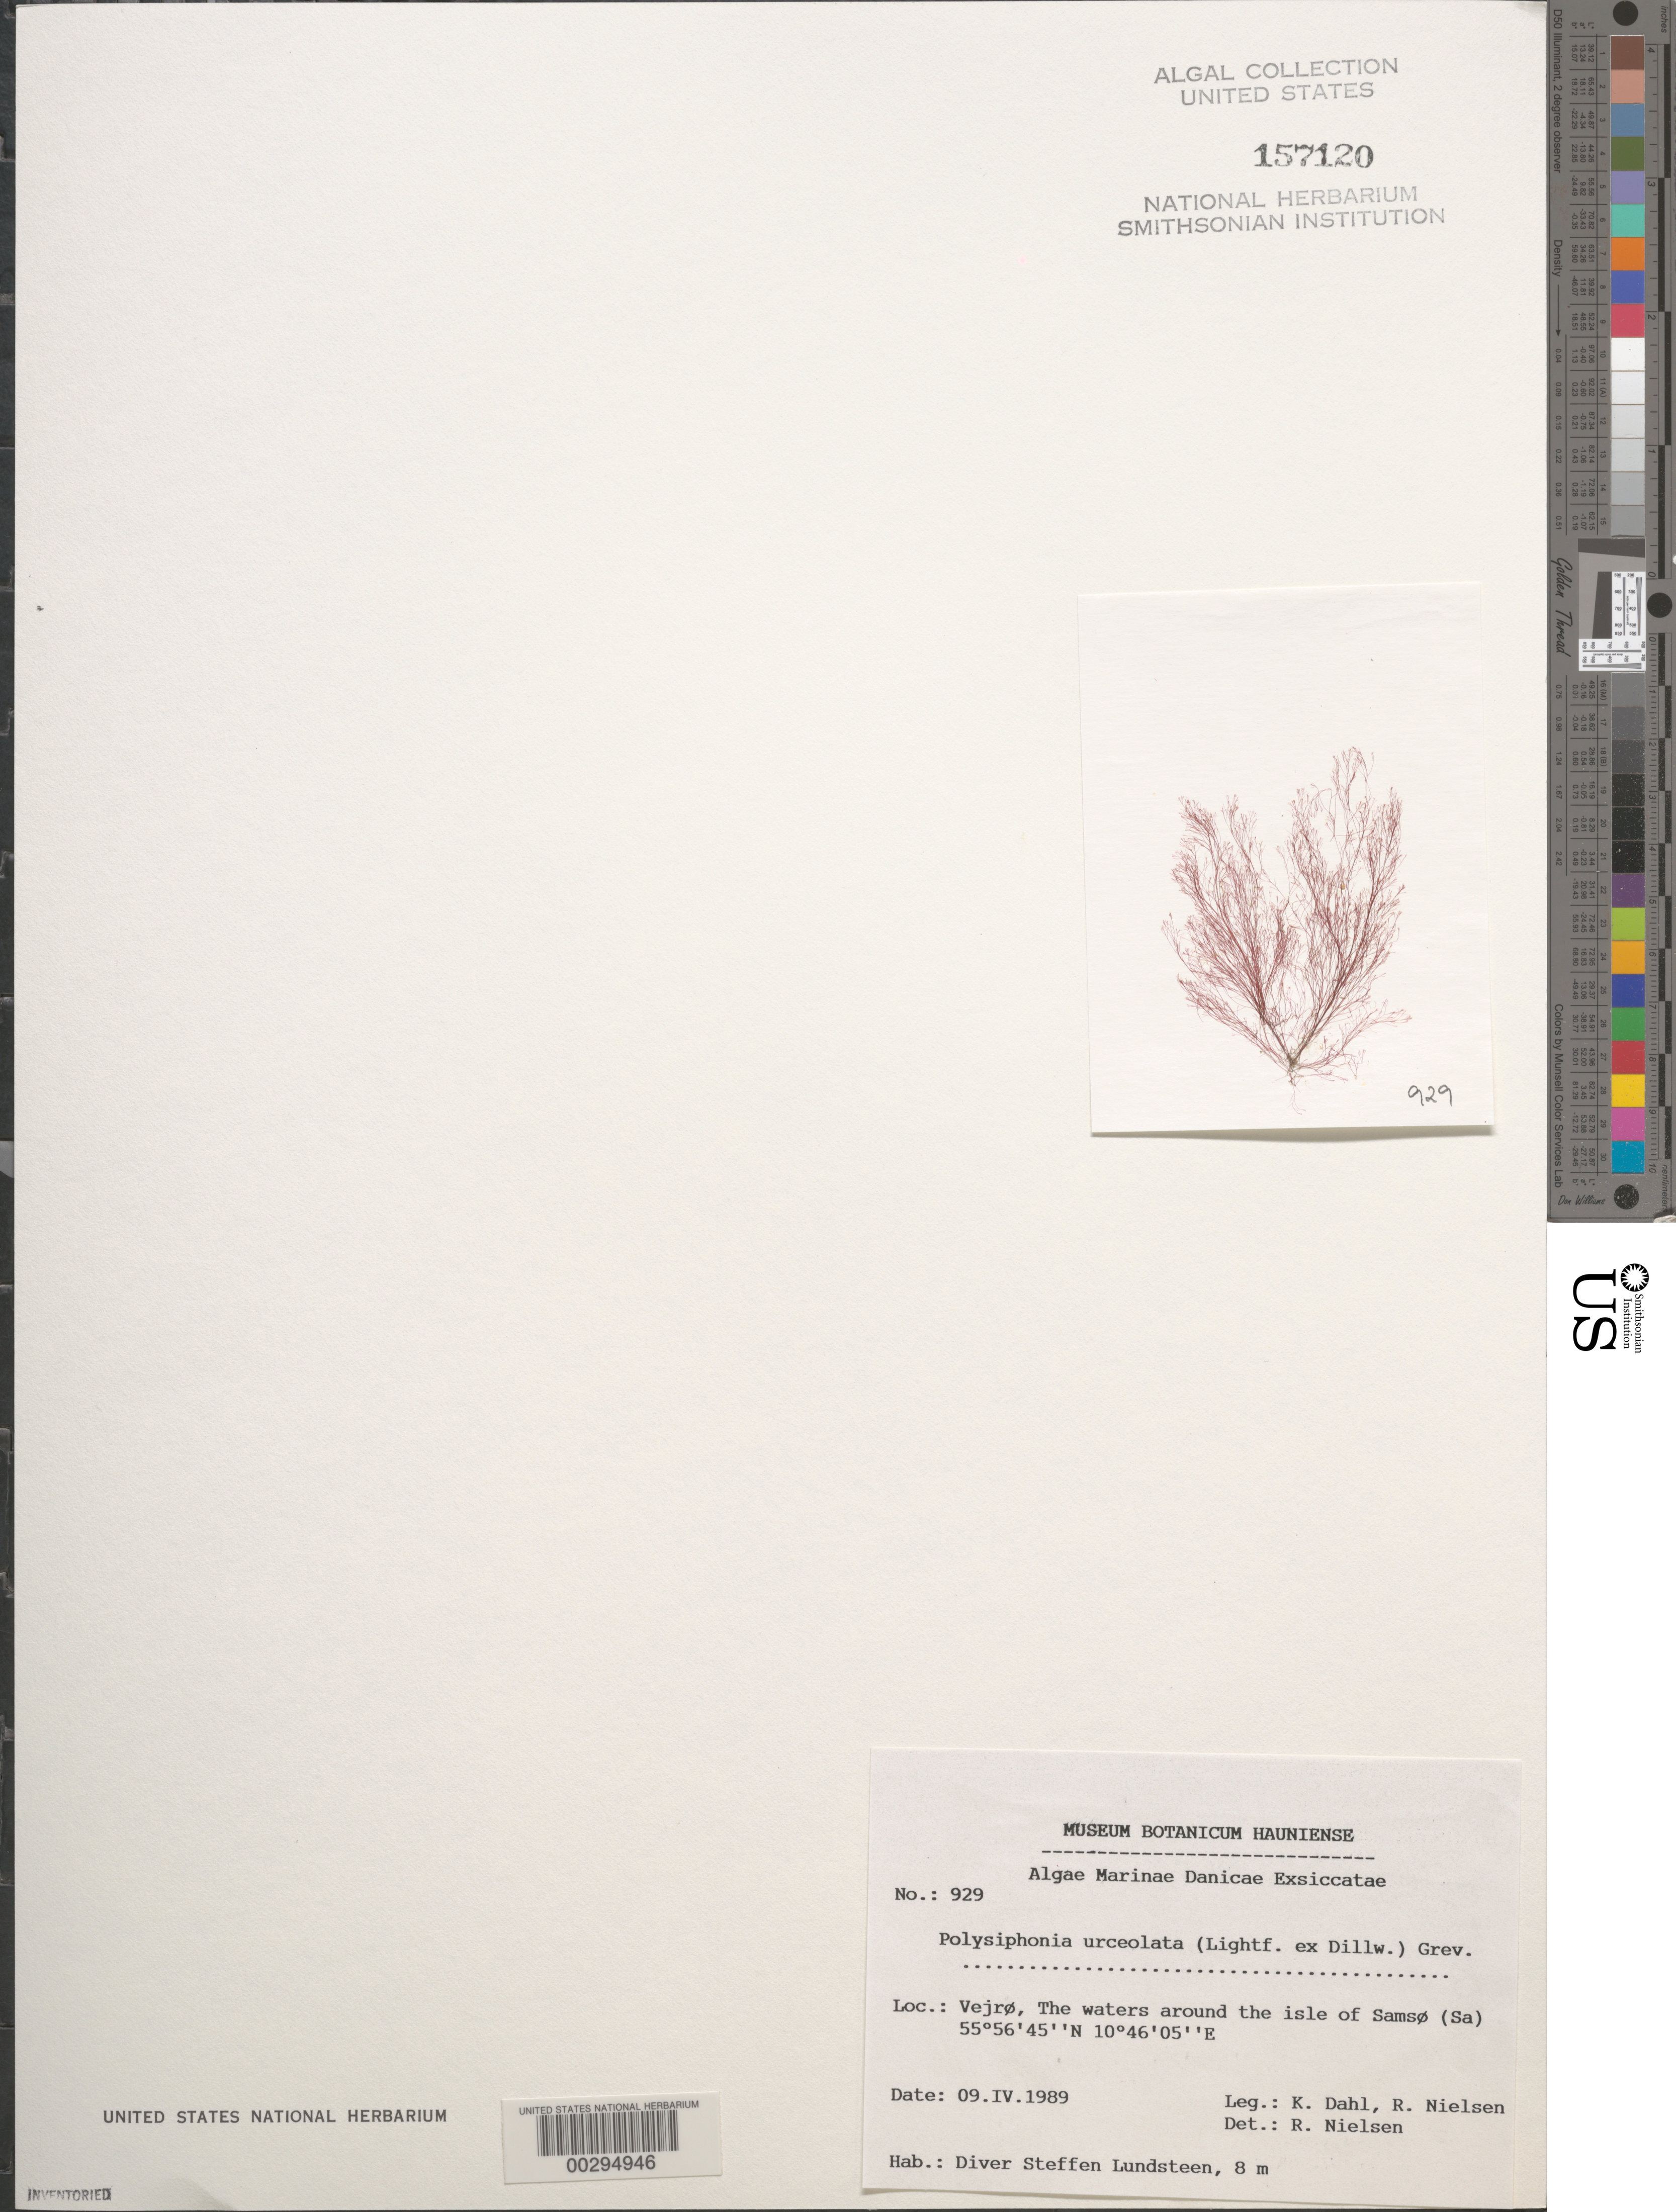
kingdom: Plantae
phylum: Rhodophyta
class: Florideophyceae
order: Ceramiales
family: Rhodomelaceae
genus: Polysiphonia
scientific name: Polysiphonia stricta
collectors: K. Dahl & R. Nielsen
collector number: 929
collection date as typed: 09 Apr 1989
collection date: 1989-04-09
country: Denmark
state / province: Midtjylland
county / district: Samso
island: Samso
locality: Vejro, waters around the isle of Samso; diver Steffen Lundsteen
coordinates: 55 56'45"N, 10 46'05"E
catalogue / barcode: US 157120